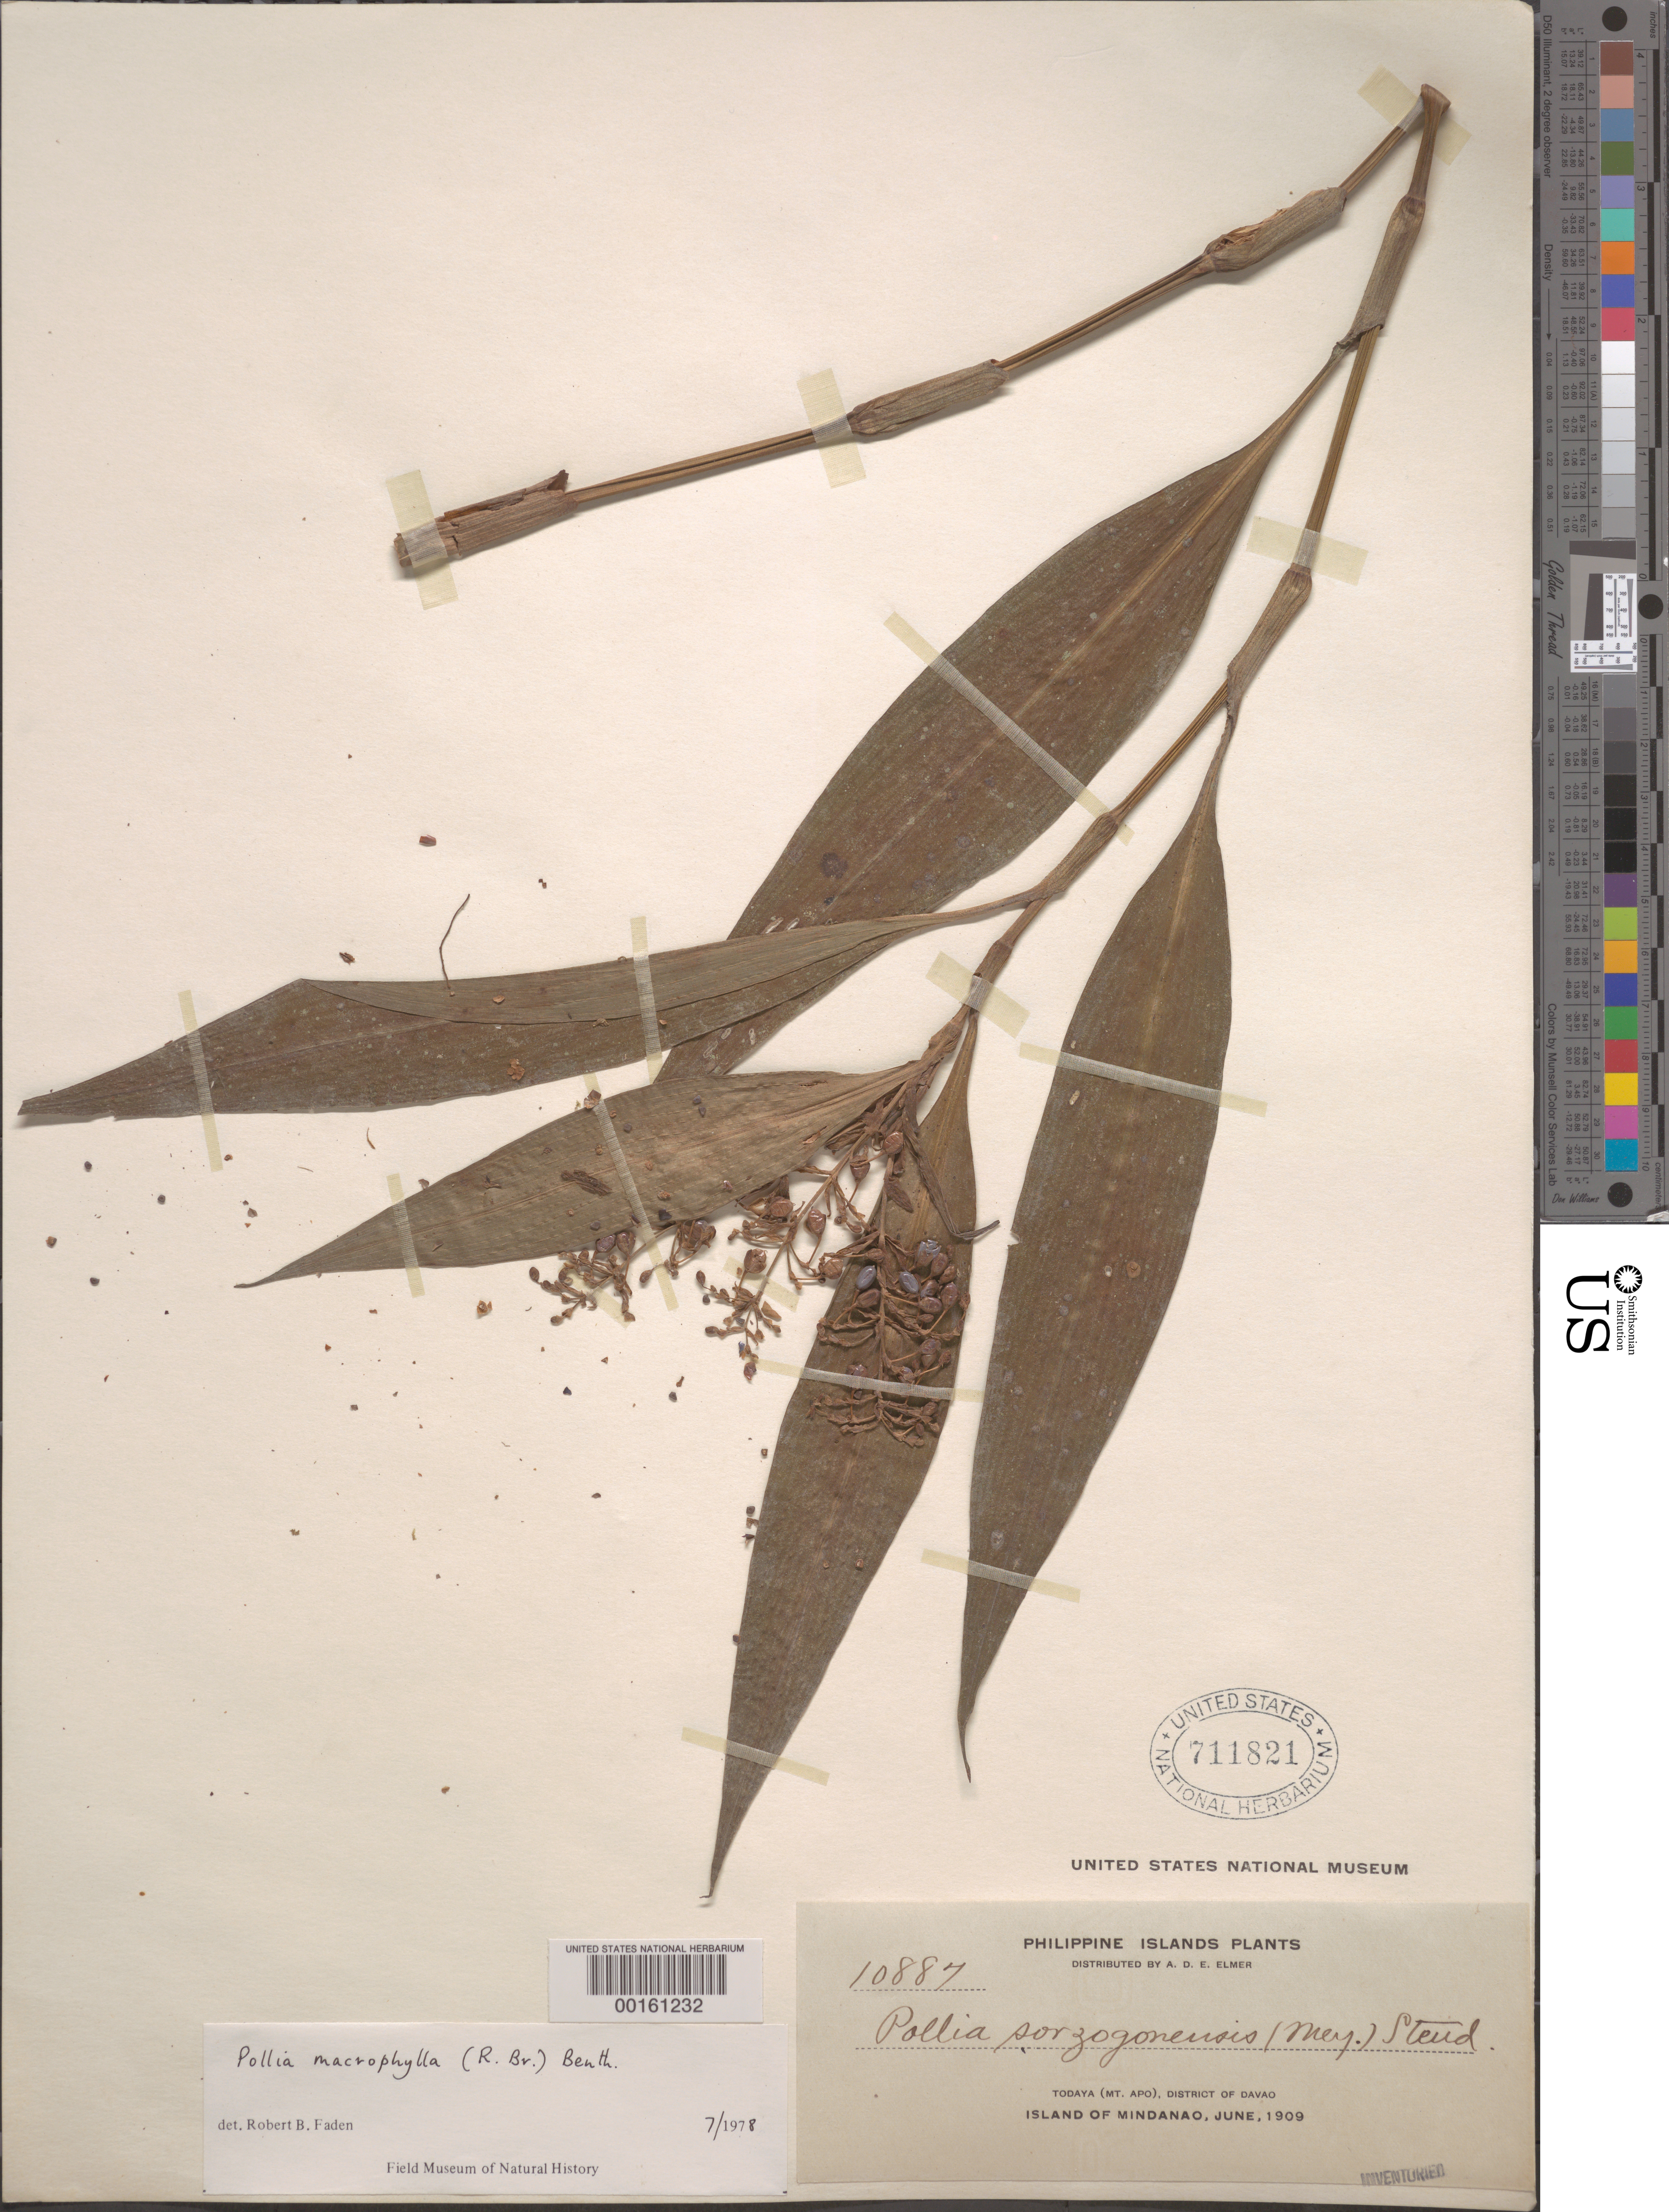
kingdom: Plantae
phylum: Tracheophyta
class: Liliopsida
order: Commelinales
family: Commelinaceae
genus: Pollia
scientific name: Pollia macrophylla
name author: (R. Br.) Benth.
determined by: Faden, Robert B., (US), Smithsonian Institution - National Museum of Natural History (UNITED STATES)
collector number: A.d. Elmer 10887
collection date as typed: Jun 1909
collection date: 1909-06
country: Philippines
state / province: Davao / Soccsksargen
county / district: Cotabato del Norte / Davao del Sur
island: Mindanao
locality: Mt. Apo (Todaya) dist. of Davao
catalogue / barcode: US 711821